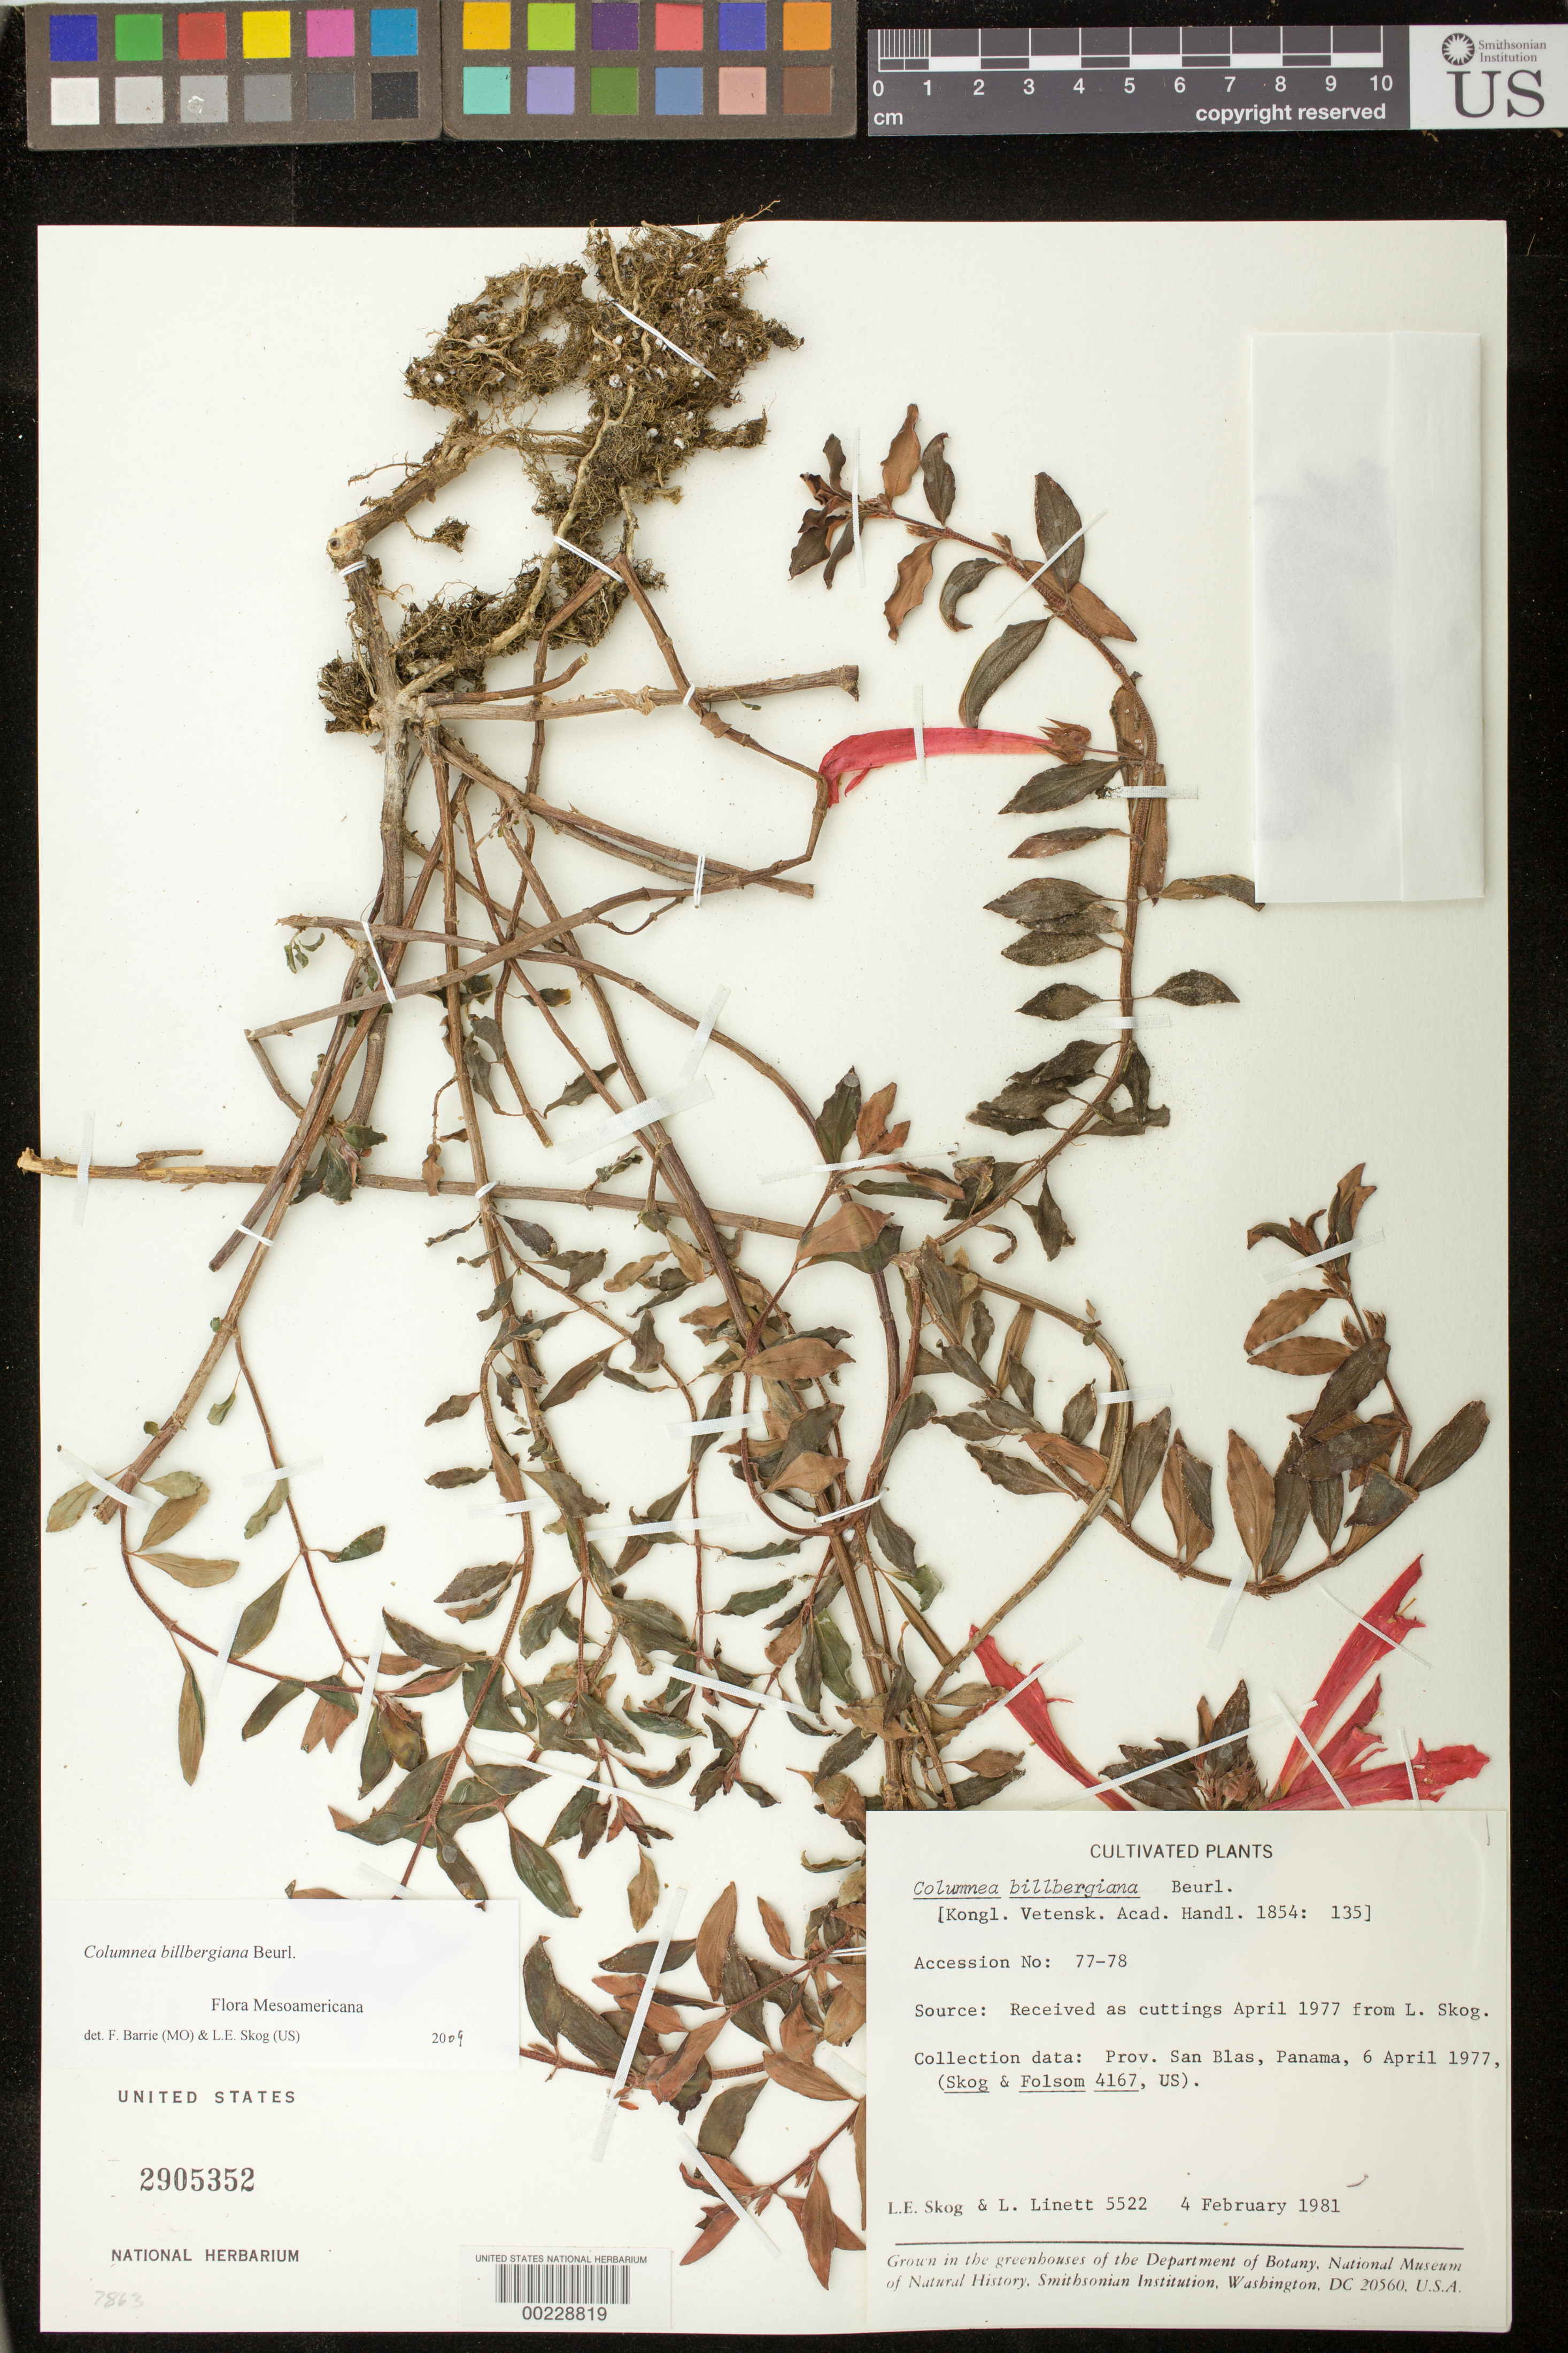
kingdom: Plantae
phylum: Tracheophyta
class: Magnoliopsida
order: Lamiales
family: Gesneriaceae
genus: Columnea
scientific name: Columnea billbergiana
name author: Beurl.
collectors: L. E. Skog & L. Linett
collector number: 5522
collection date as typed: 04 Feb 1981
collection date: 1981-02-04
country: Panama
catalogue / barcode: US 2905352